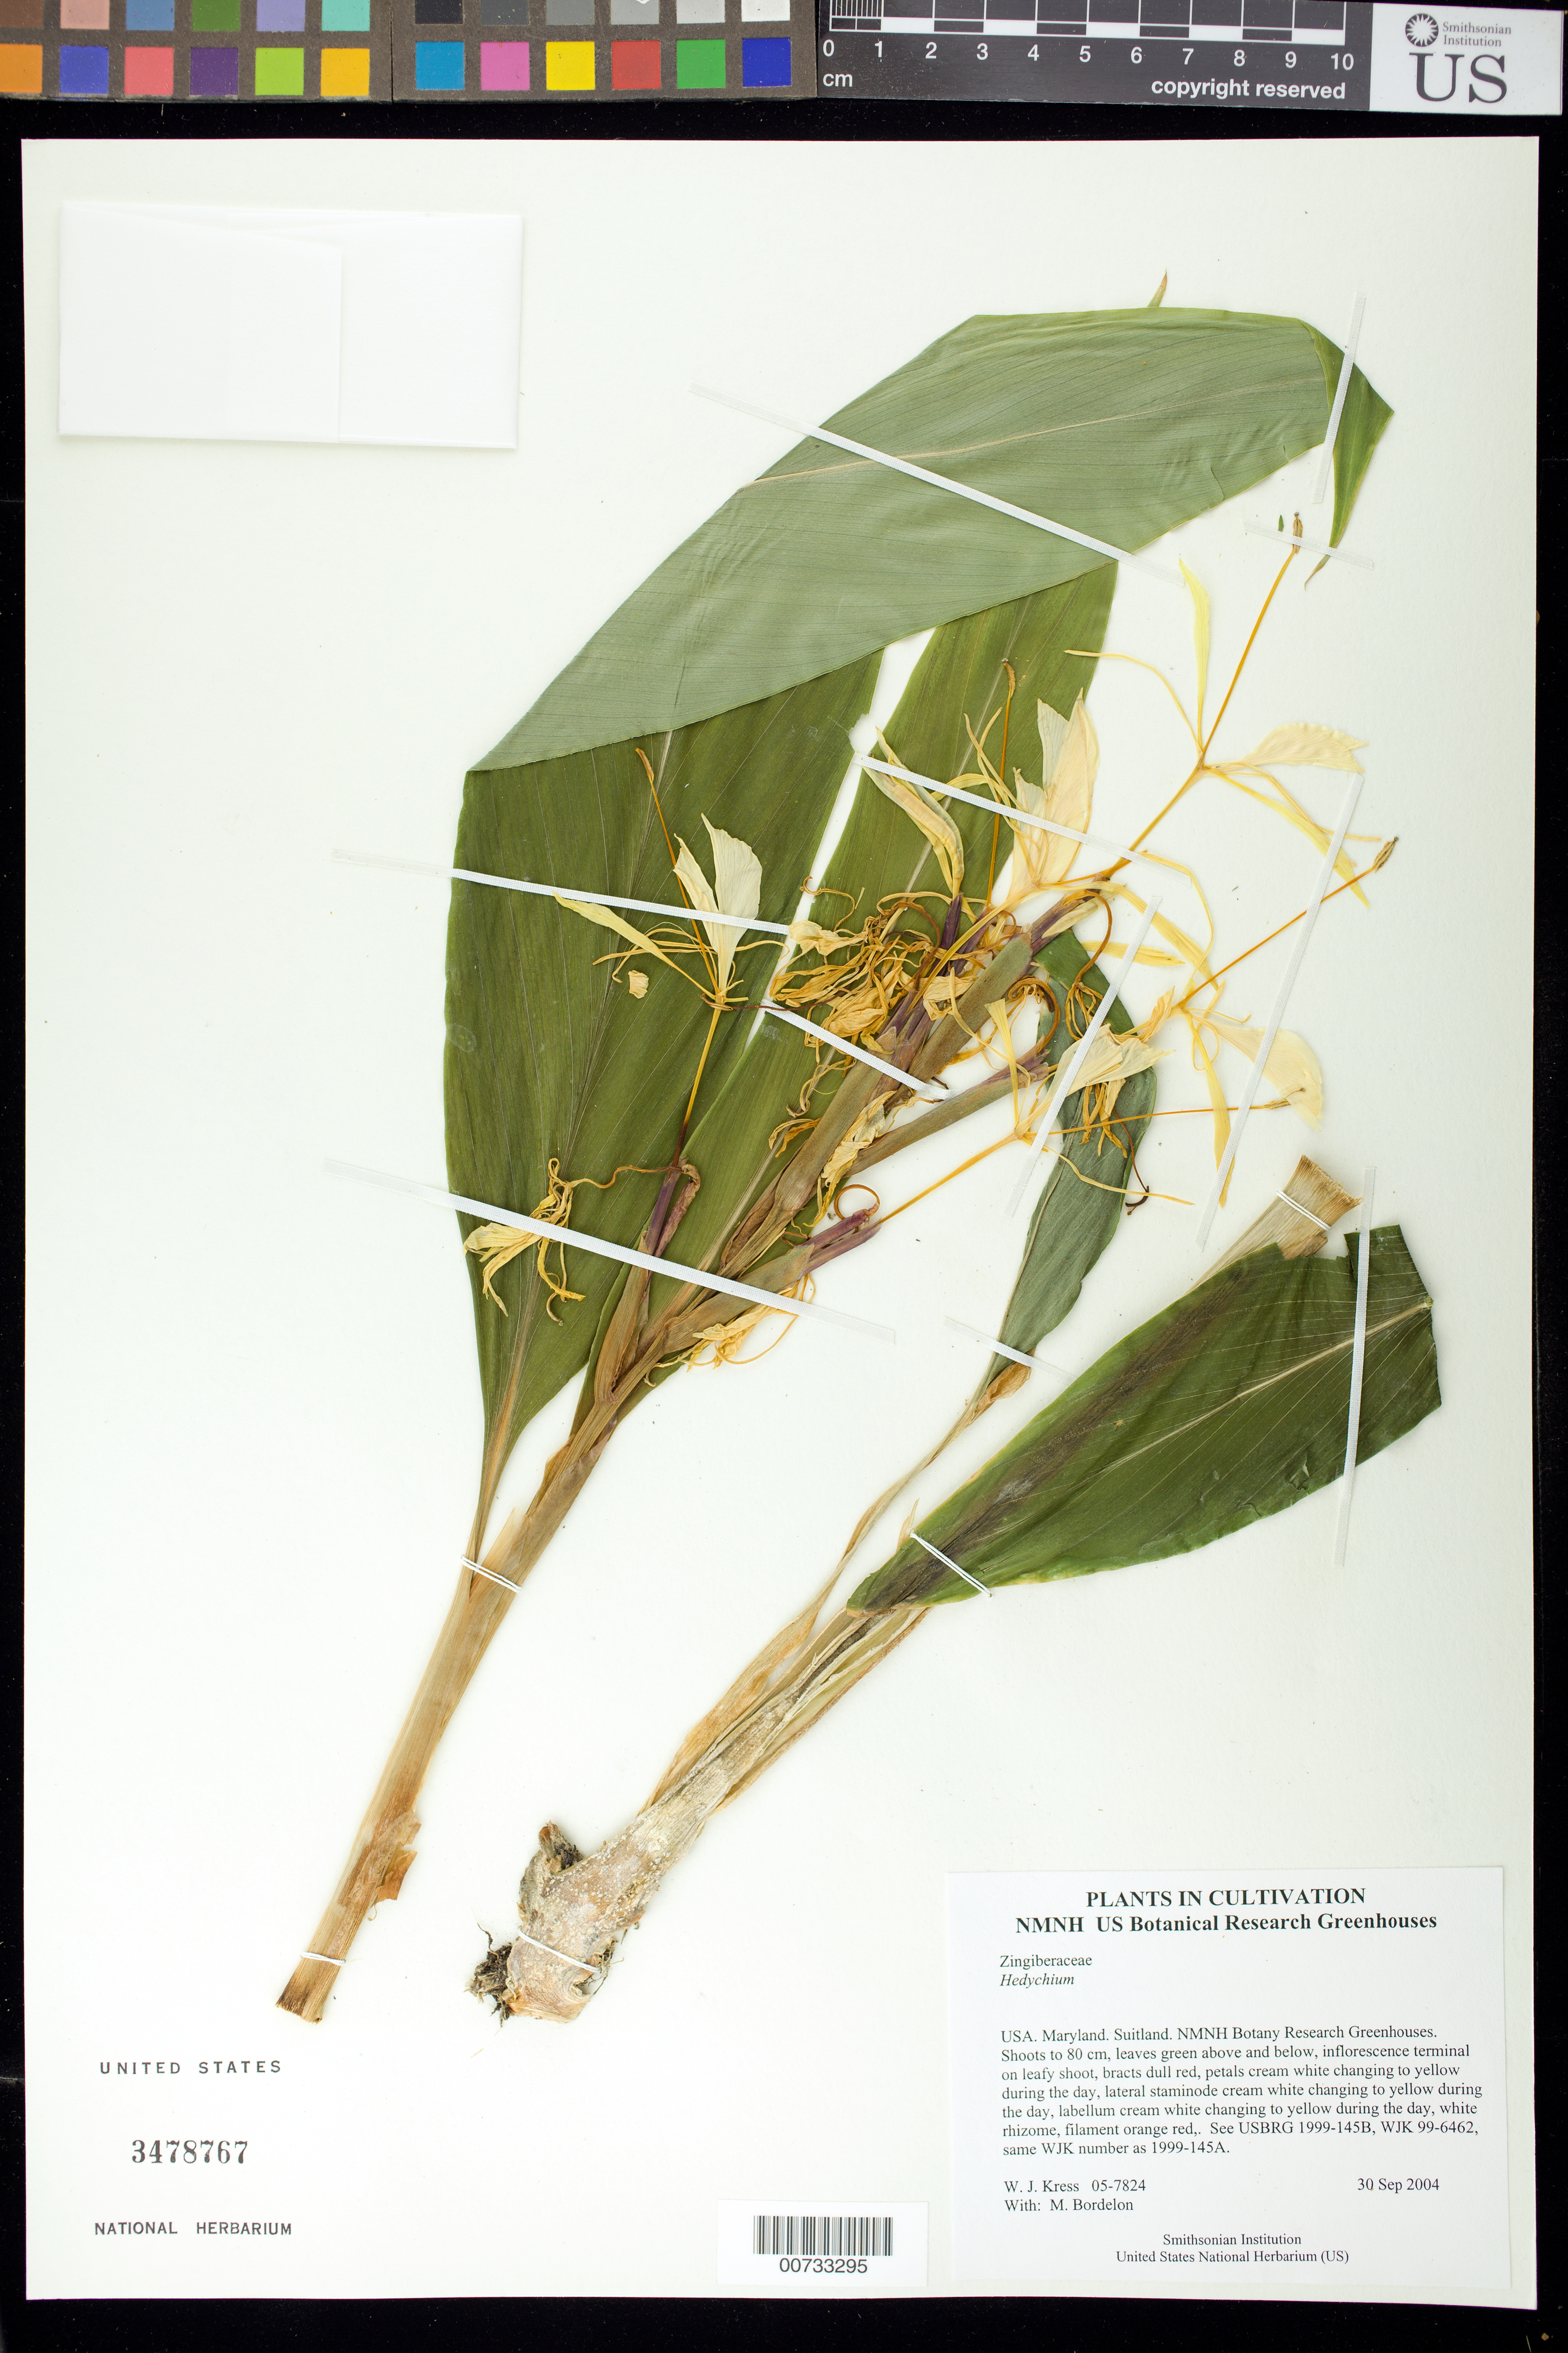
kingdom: Plantae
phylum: Tracheophyta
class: Liliopsida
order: Zingiberales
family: Zingiberaceae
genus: Hedychium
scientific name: Hedychium sp.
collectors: W. J. Kress & M. Bordelon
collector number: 05-7824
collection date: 2004-09-30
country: United States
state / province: Maryland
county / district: Prince George's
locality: NMNH Botany Research Greenhouses.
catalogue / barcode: US 3478767